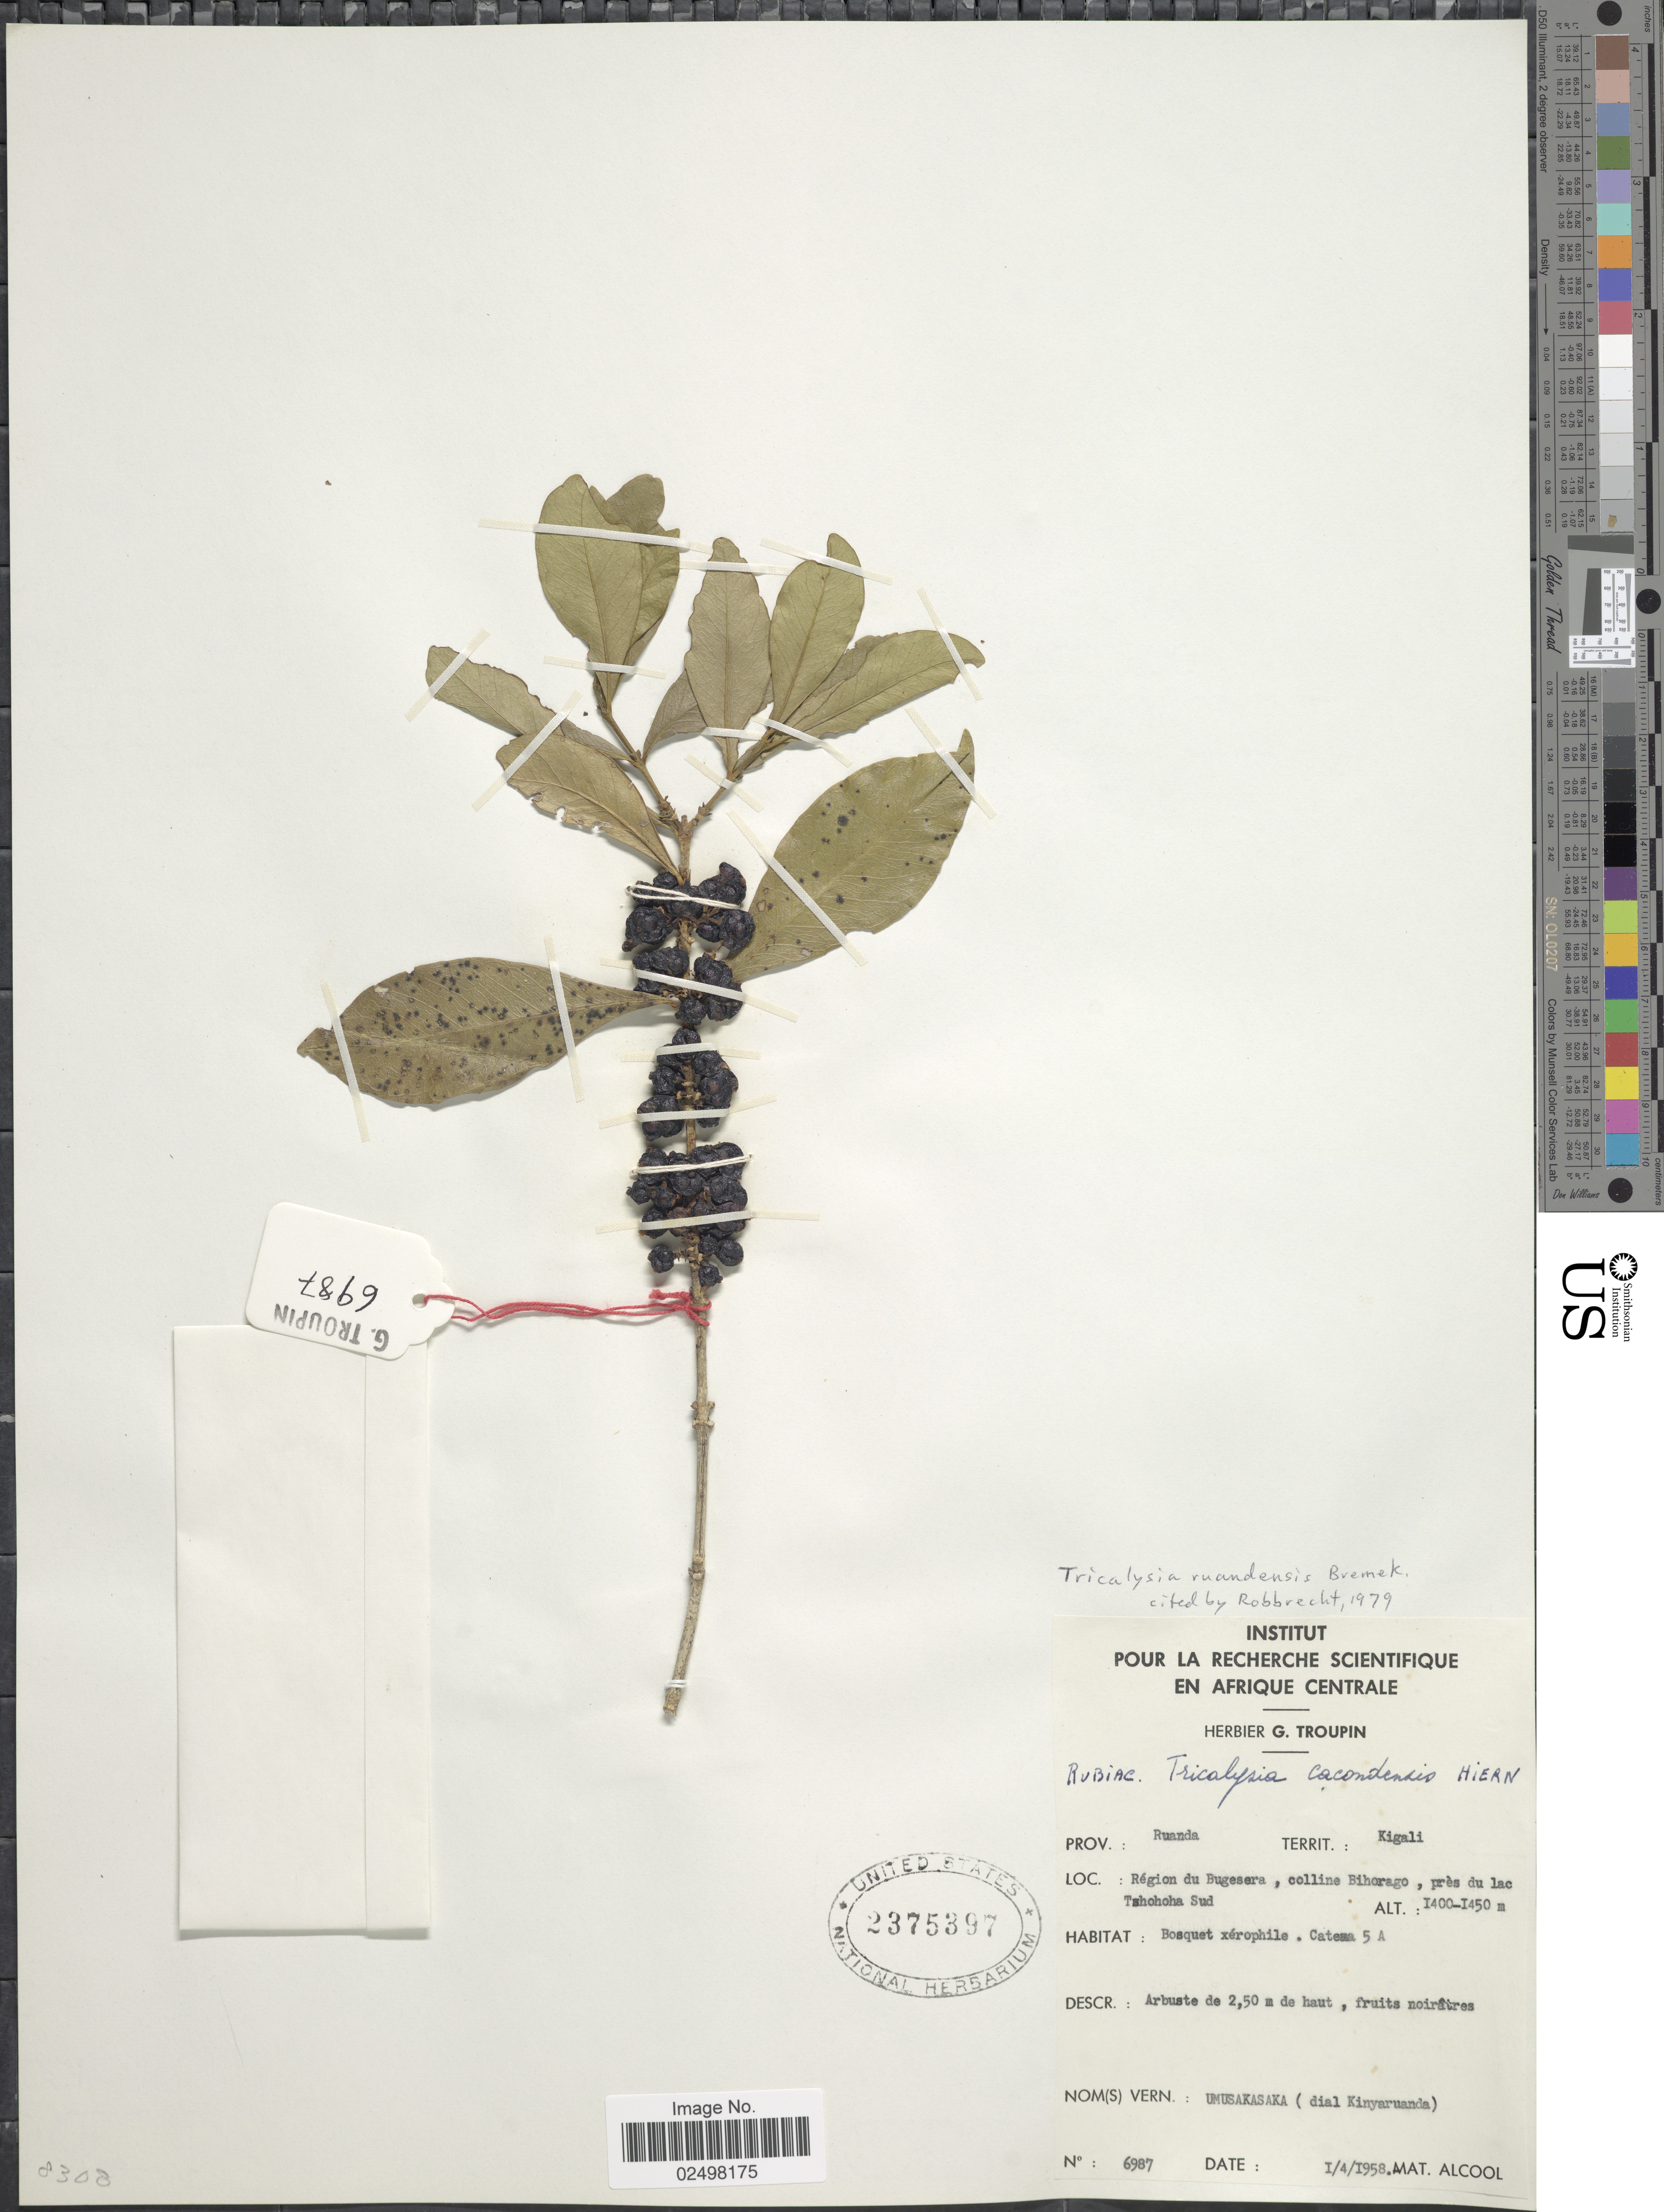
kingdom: Plantae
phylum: Tracheophyta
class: Magnoliopsida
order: Gentianales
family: Rubiaceae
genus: Tricalysia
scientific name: Tricalysia ruandensis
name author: Bremek.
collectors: M. Alcool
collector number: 6987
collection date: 1958-04-01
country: Rwanda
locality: Territ. Kigali. Regio du Bugesera, colline Bihorago, pres du lac Tahohoha Sud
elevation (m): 1400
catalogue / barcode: US 2375397